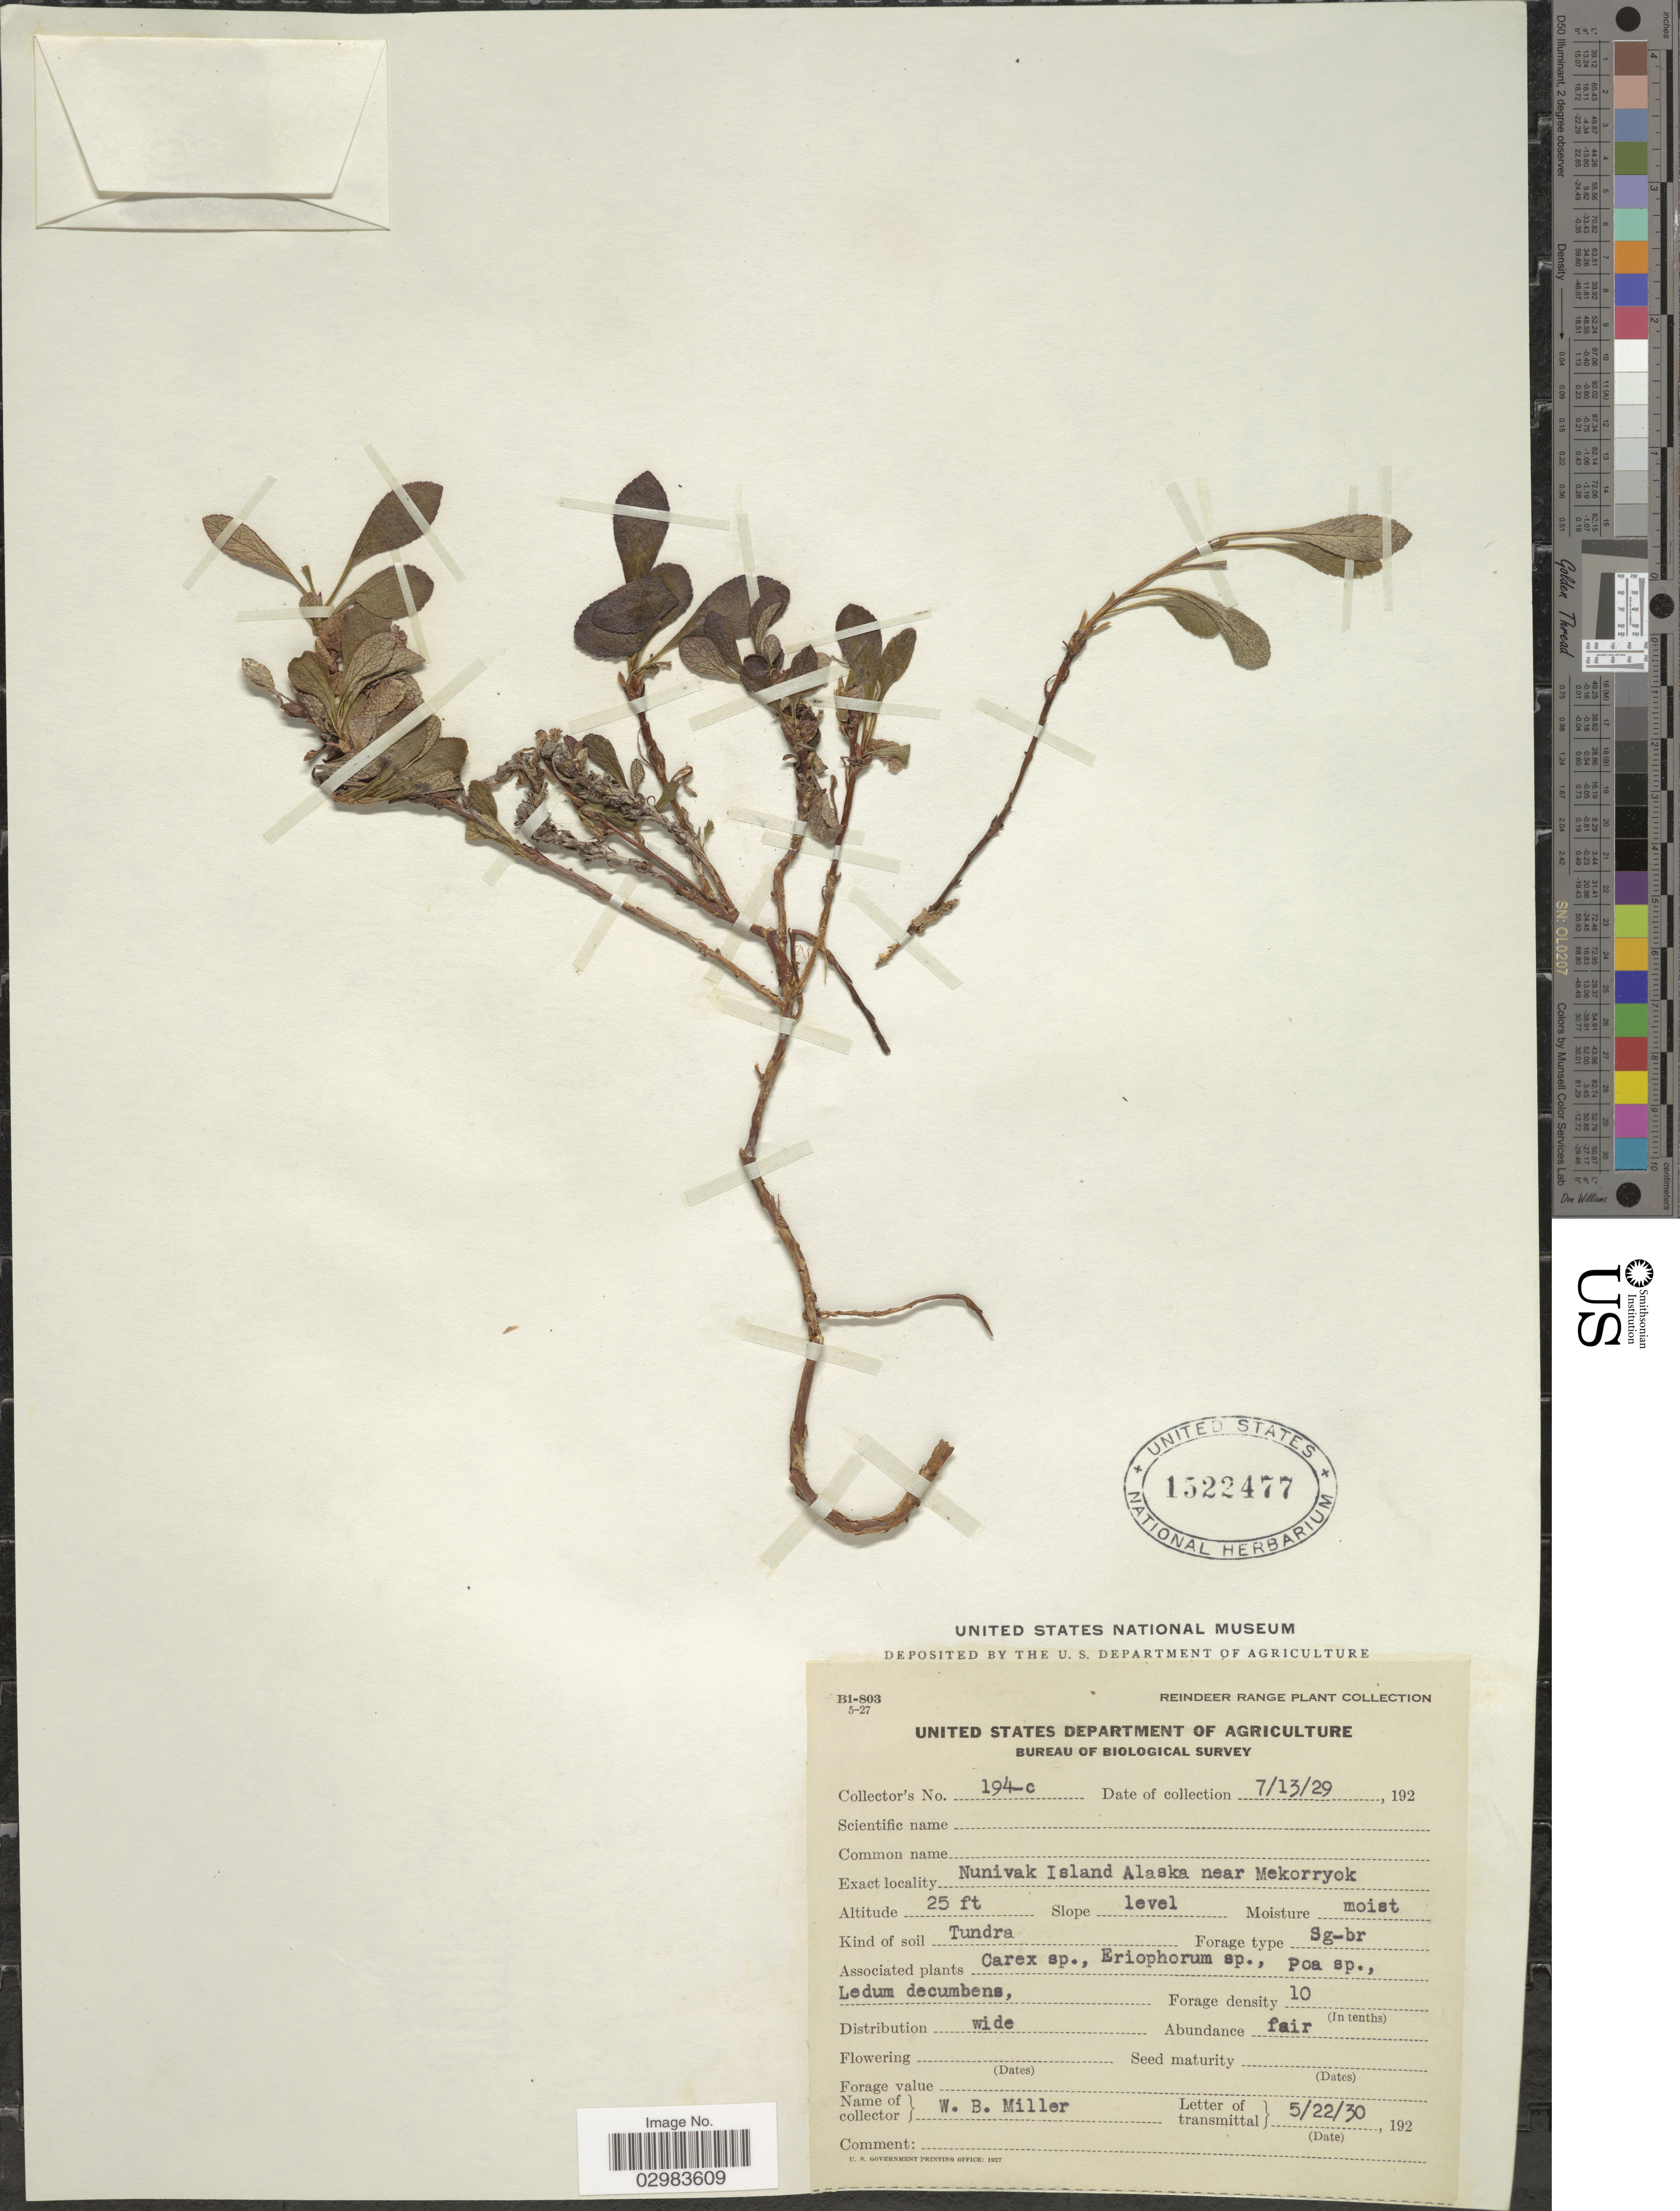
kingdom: Plantae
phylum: Tracheophyta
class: Magnoliopsida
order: Ericales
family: Ericaceae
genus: Arctostaphylos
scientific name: Arctostaphylos alpina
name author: (L.) Spreng.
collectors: W. Miller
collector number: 194-c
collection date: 1929-07-13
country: United States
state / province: Alaska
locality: Nunivak Island Alaska near Mekorryok.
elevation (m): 8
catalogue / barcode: US 1522477